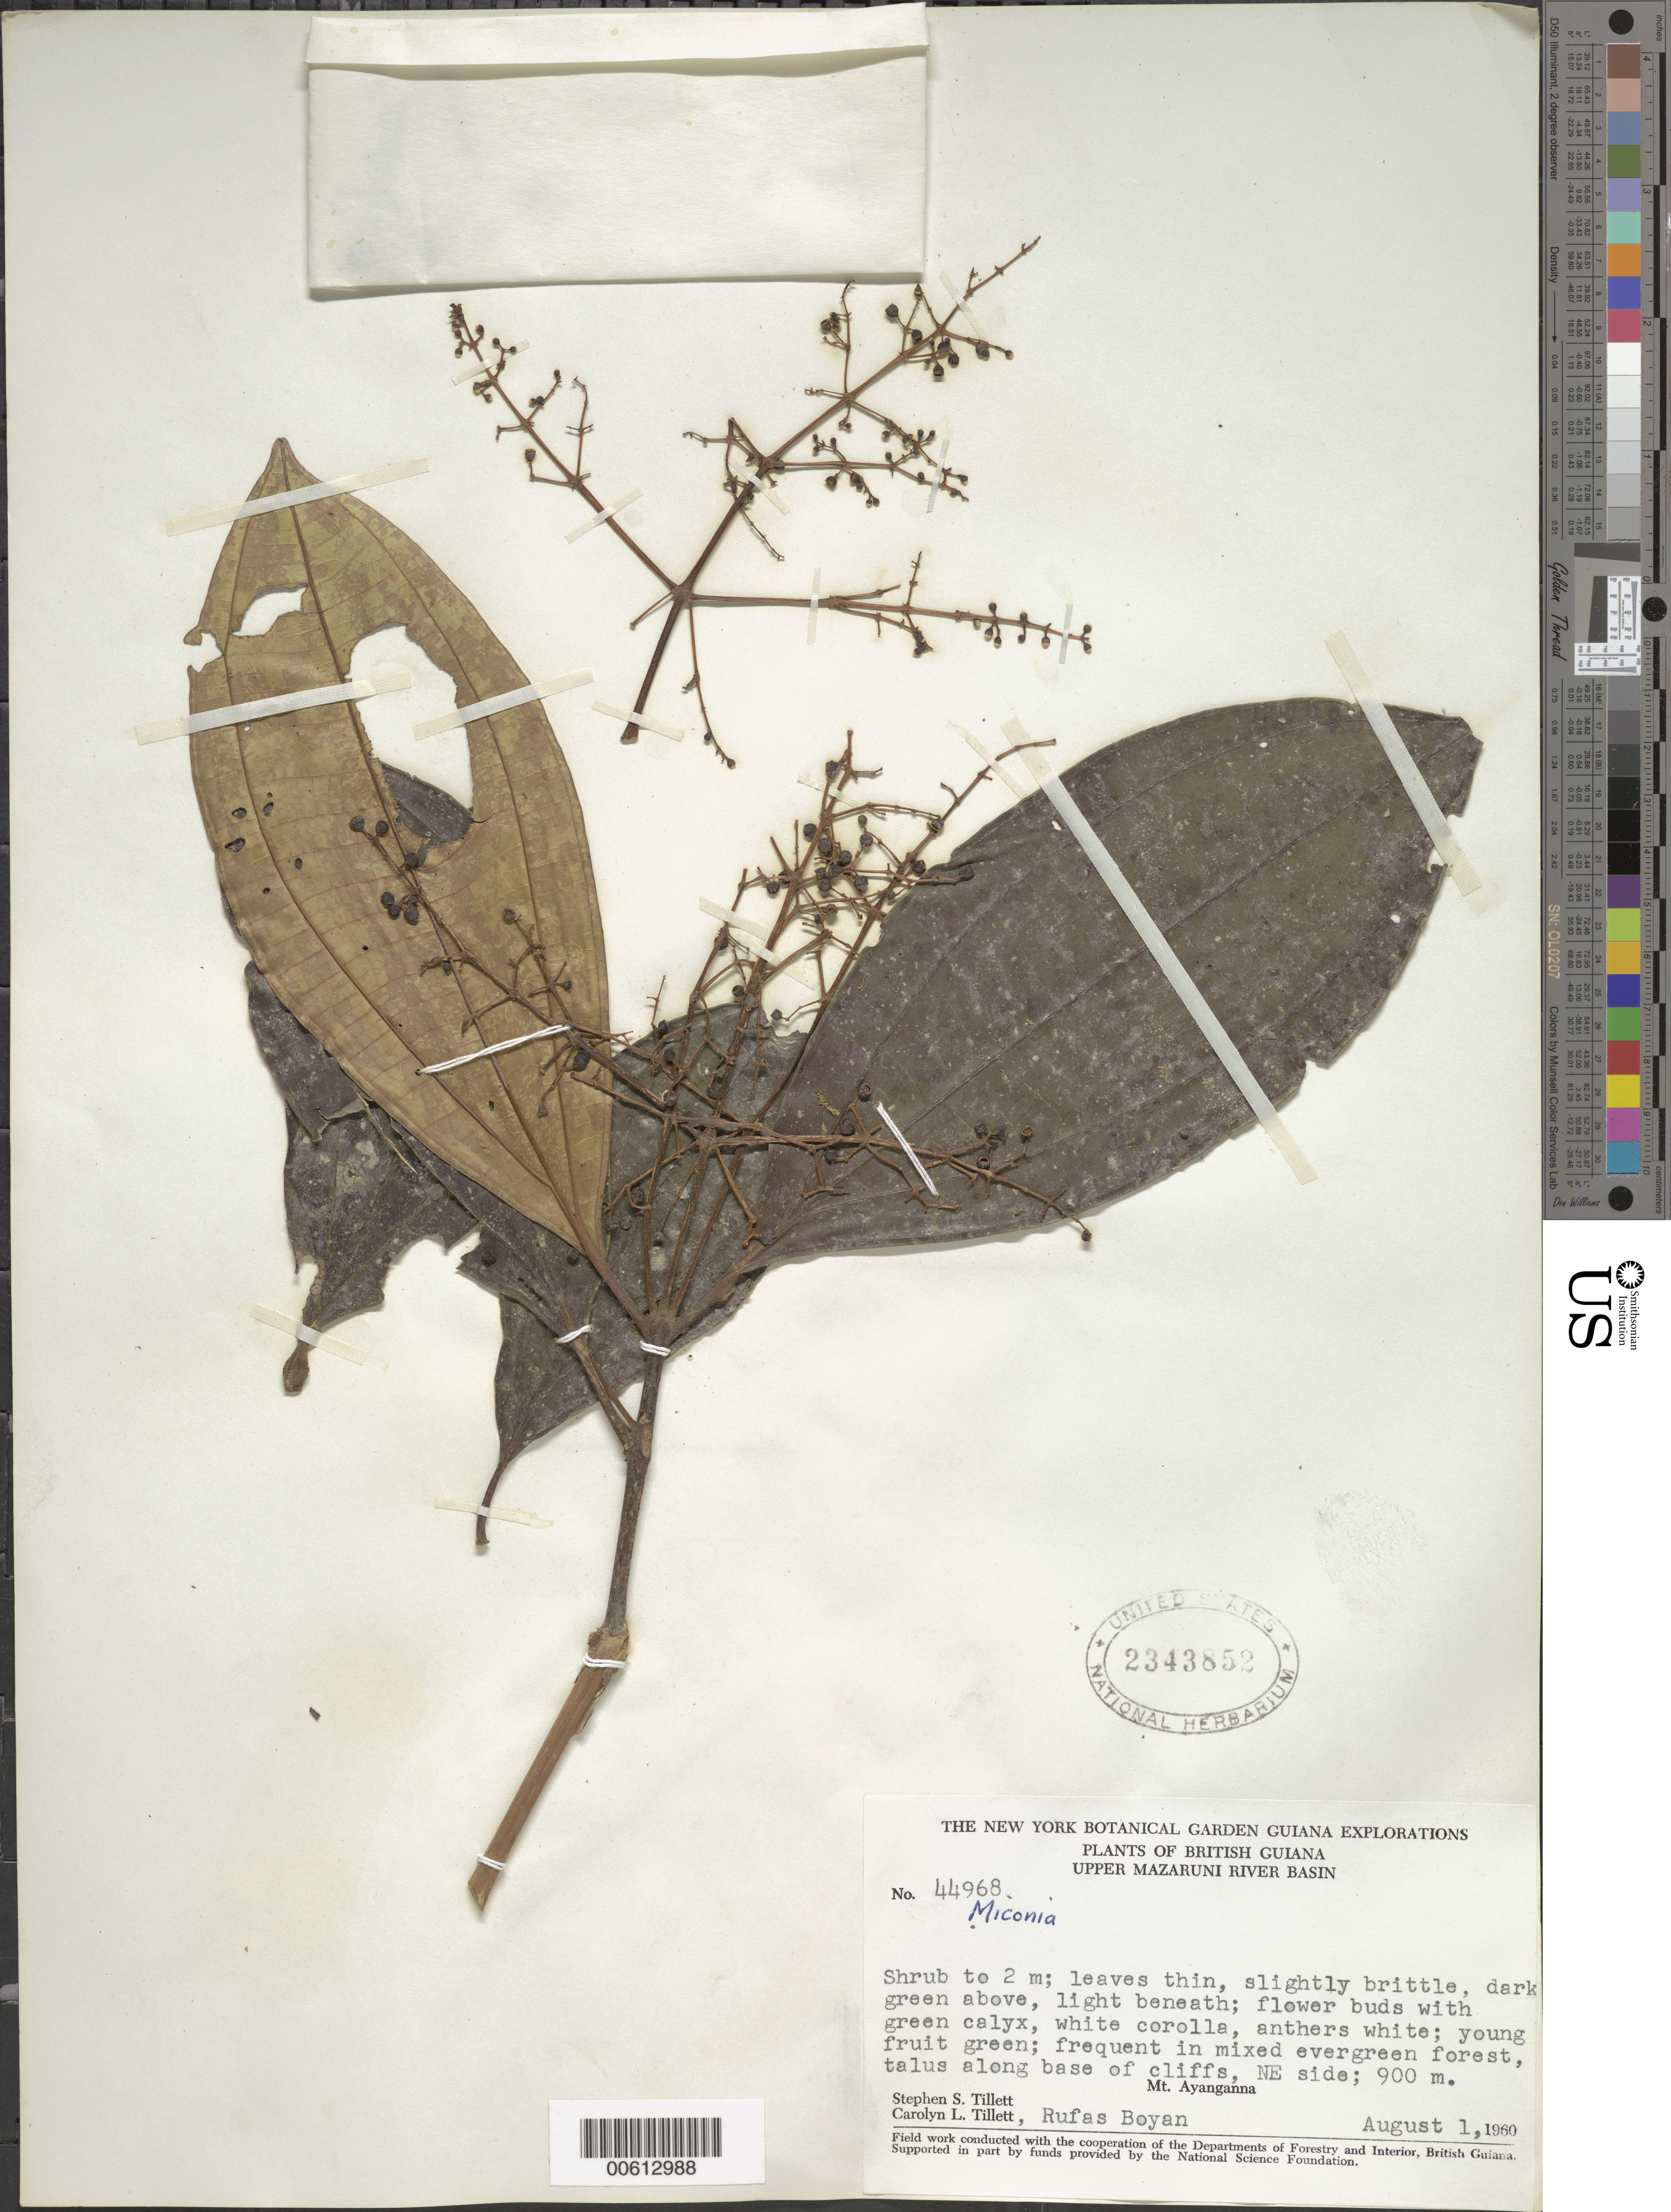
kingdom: Plantae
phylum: Tracheophyta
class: Magnoliopsida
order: Myrtales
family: Melastomataceae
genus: Miconia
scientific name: Miconia sp.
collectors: S. S. Tillett, C. L. Tillett & R. Boyan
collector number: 44968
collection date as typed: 1-Aug-60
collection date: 1960-08-01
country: Guyana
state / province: Cuyuni-Mazaruni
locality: Mt. Ayanganna, NE side of, Upper Mazaruni R Basin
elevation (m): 800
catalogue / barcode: US 2343852